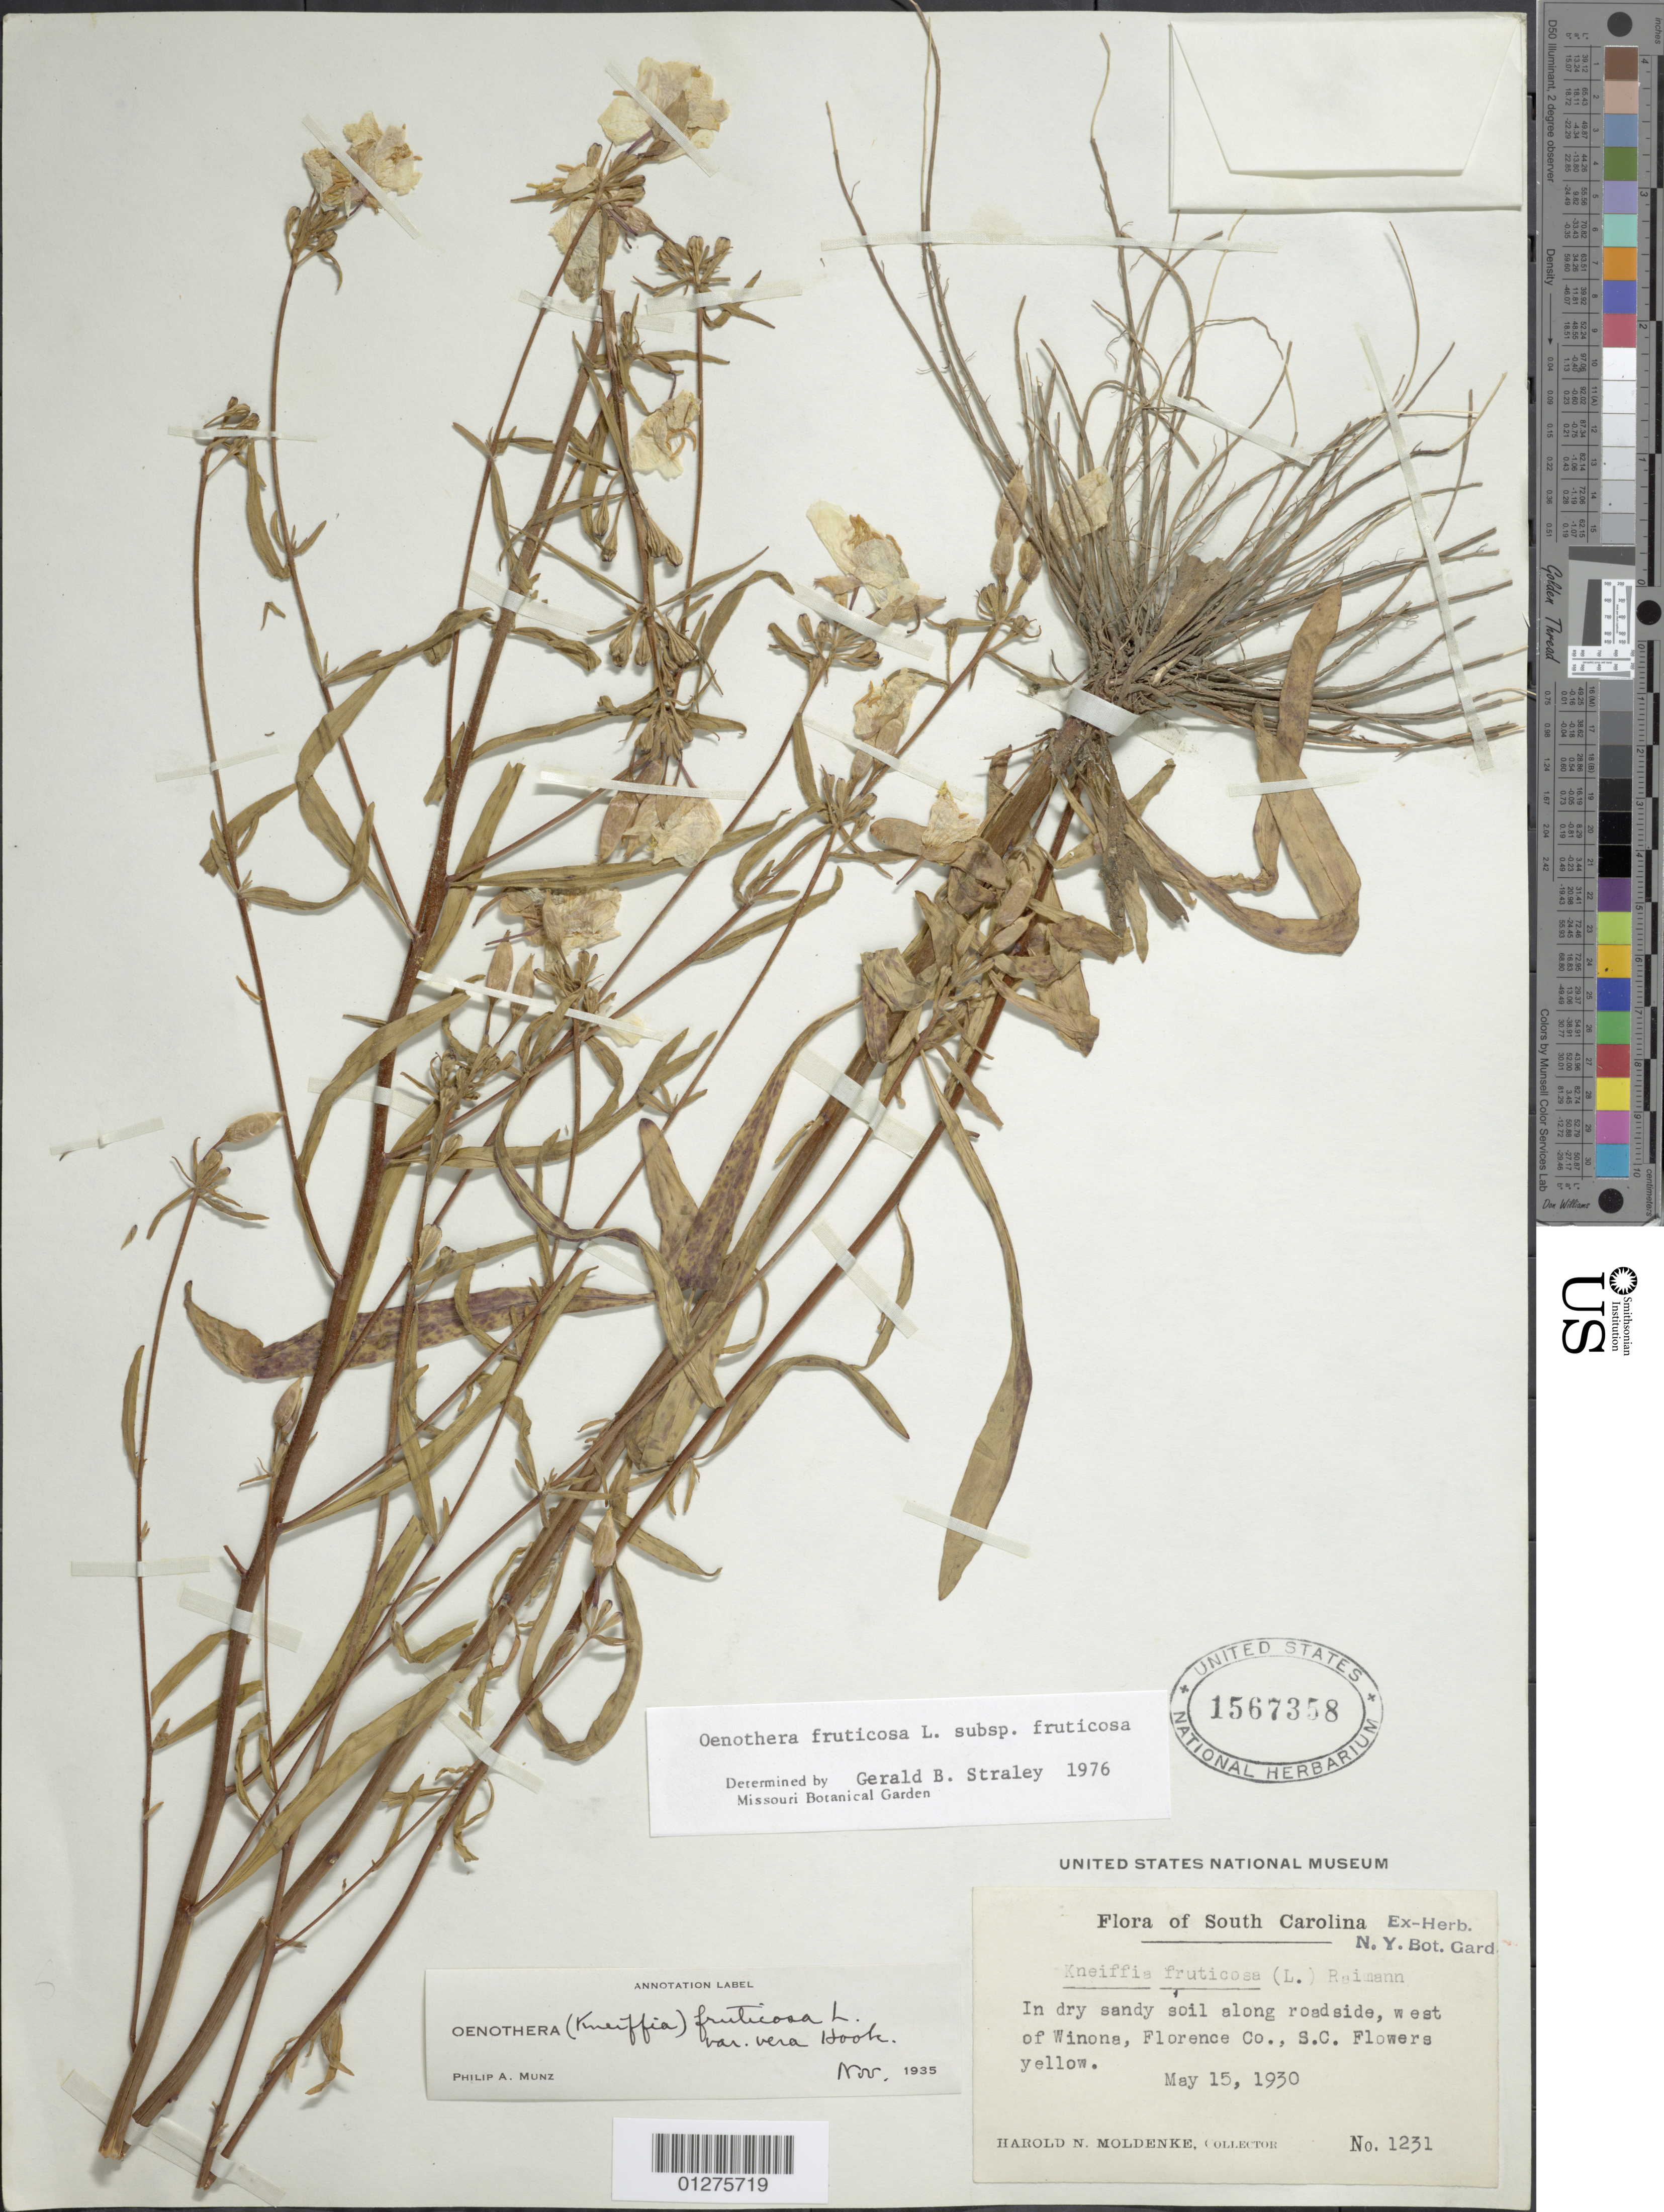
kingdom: Plantae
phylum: Tracheophyta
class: Magnoliopsida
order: Myrtales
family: Onagraceae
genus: Oenothera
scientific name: Oenothera fruticosa subsp. fruticosa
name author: L.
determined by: Straley, G. B.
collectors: H. N. Moldenke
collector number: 1231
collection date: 1930-05-15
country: United States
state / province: South Carolina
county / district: Florence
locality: West of Winona.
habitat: In dry sandy soil along roadside.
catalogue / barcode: US 1567358